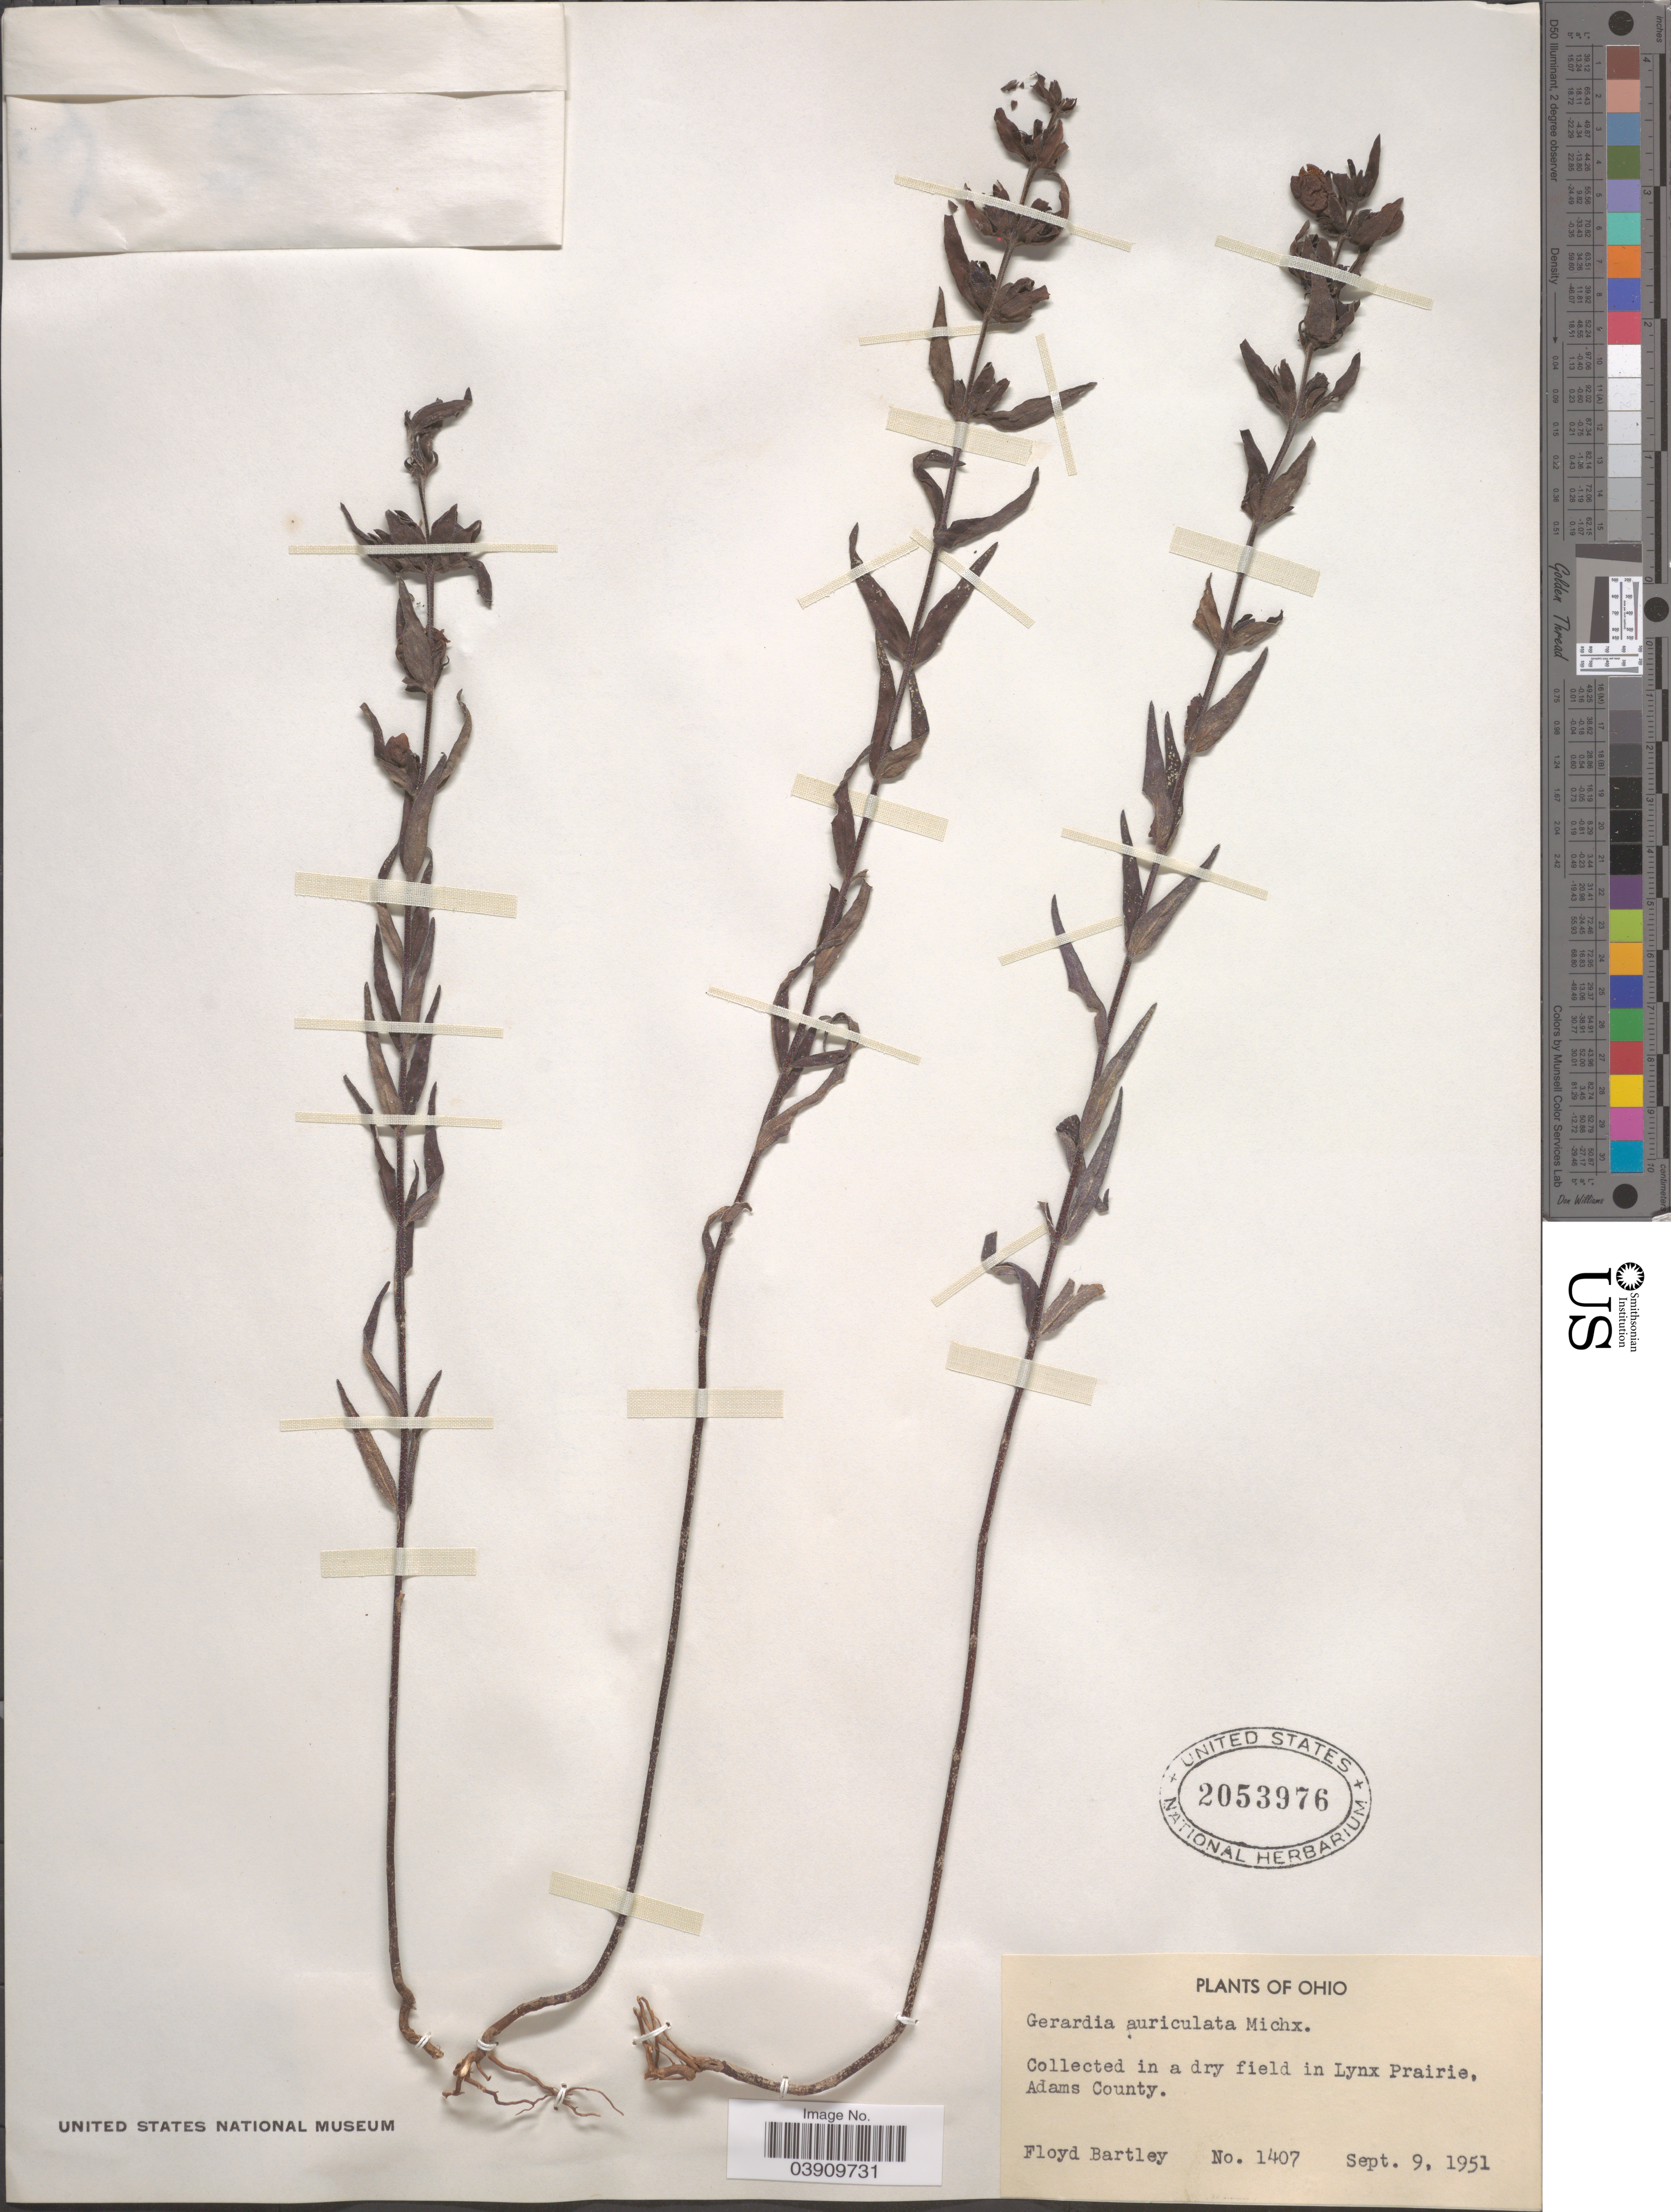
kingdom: Plantae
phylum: Tracheophyta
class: Magnoliopsida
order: Lamiales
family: Orobanchaceae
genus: Tomanthera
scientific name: Tomanthera auriculata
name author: (Michx.) Raf.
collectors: F. Bartley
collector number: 1407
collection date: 1951-09-09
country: United States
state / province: Ohio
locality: Collected in a dry field in Lynx Prairie, Adams County.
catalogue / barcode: US 2053976